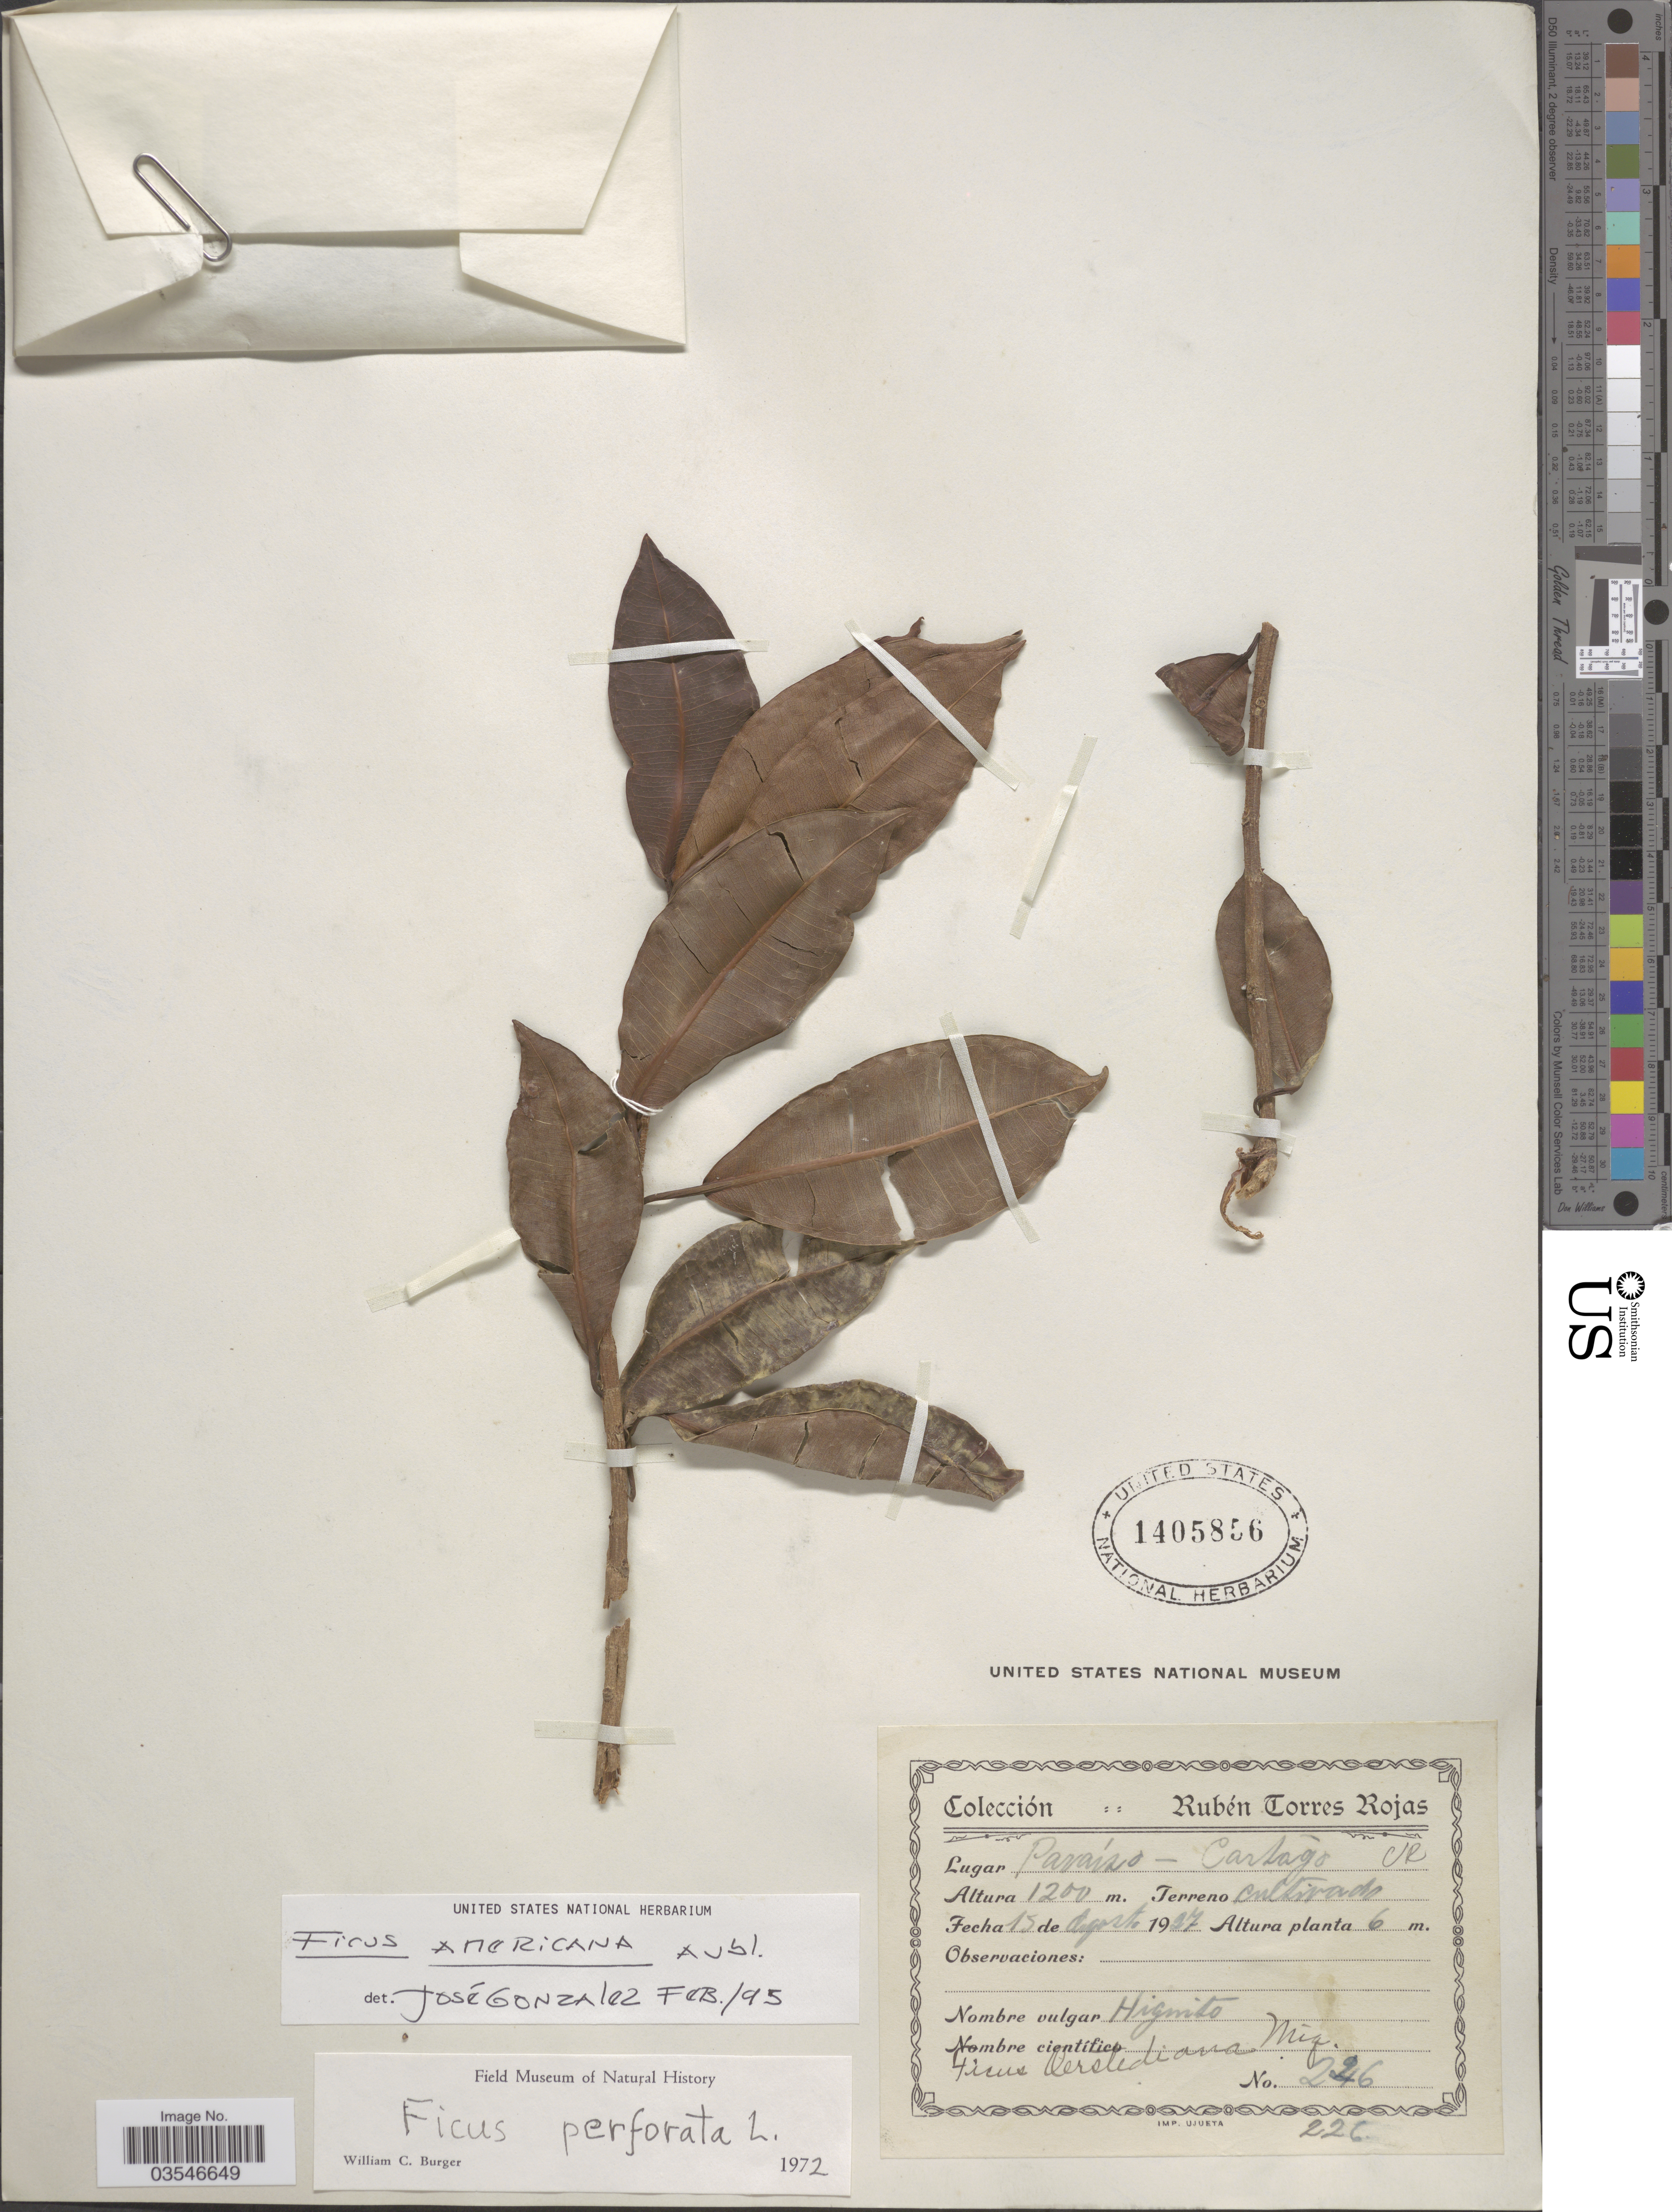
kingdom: Plantae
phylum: Tracheophyta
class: Magnoliopsida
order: Rosales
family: Moraceae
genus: Ficus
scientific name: Ficus americana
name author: Aubl.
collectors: R. Torres Rojas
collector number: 226*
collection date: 1927-08-15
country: Costa Rica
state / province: Cartago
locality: Paraízo.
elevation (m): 1200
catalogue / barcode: US 1405856